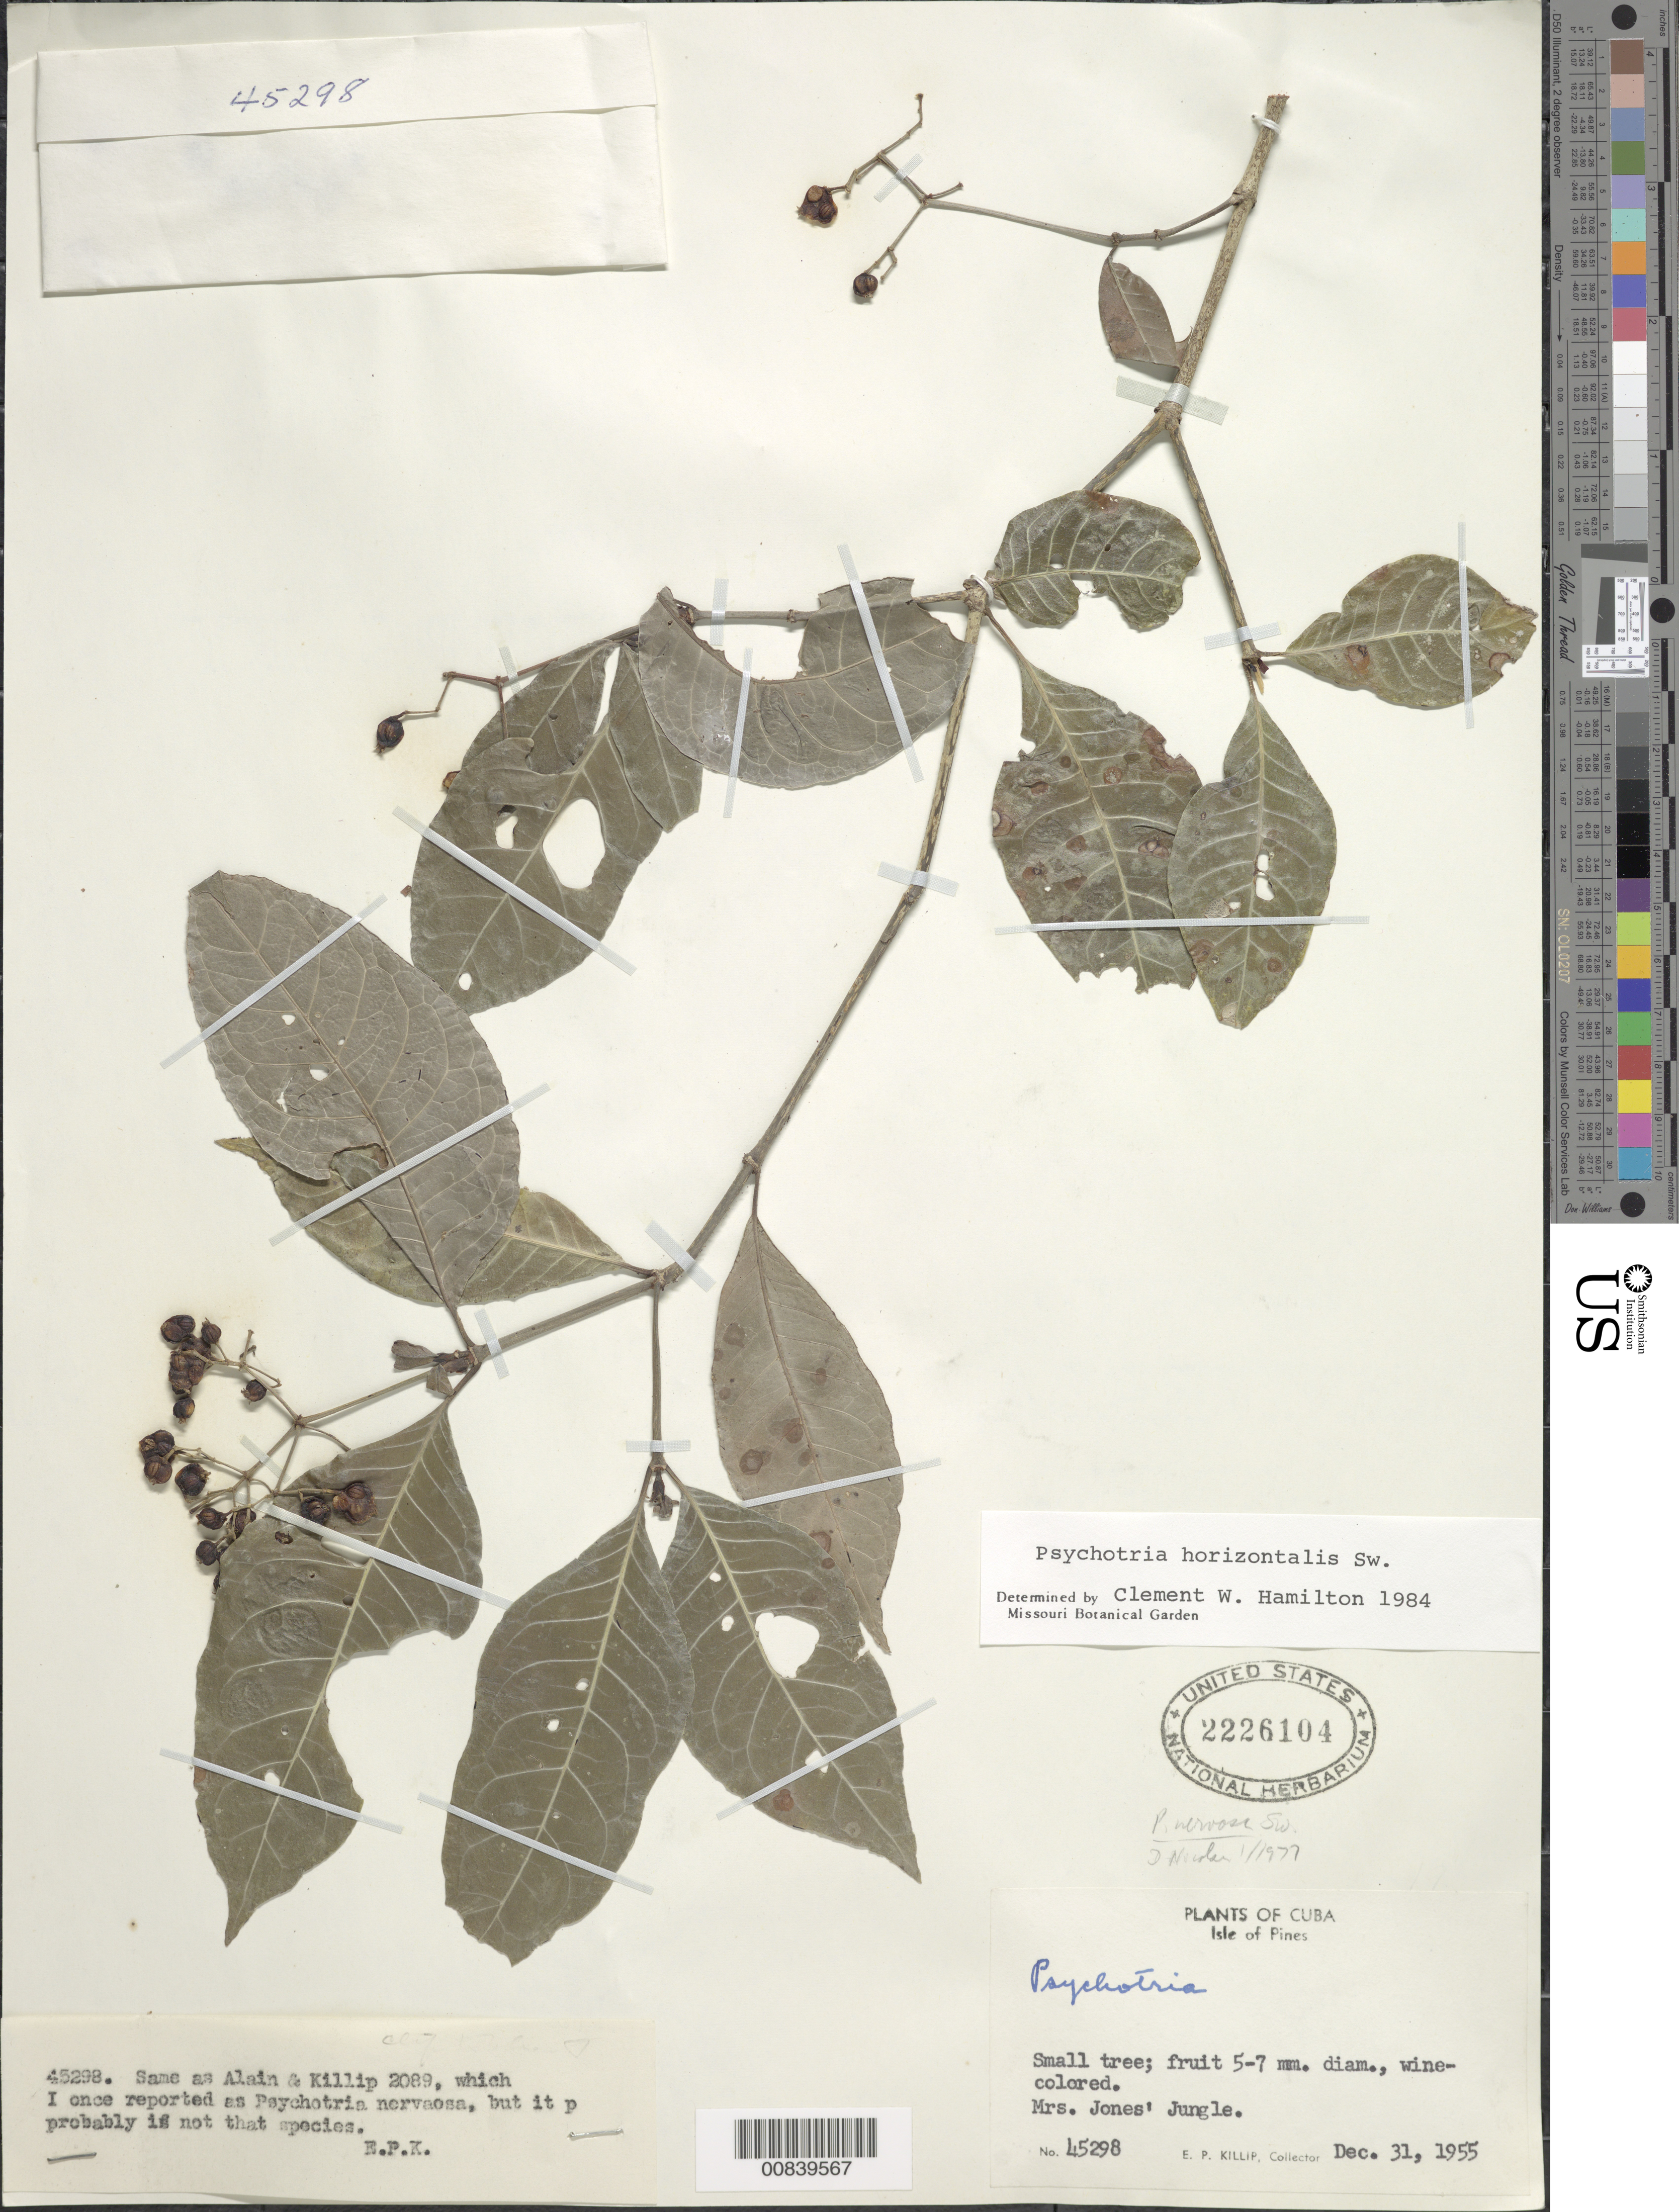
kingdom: Plantae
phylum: Tracheophyta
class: Magnoliopsida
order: Gentianales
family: Rubiaceae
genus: Psychotria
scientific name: Psychotria horizontalis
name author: Sw.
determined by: Hamilton, C. W.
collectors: E. P. Killip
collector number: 45298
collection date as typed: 31 Dec 1955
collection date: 1955-12-31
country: Cuba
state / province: Isla de La Juventud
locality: Mrs. Jones' Jungle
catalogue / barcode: US 2226104